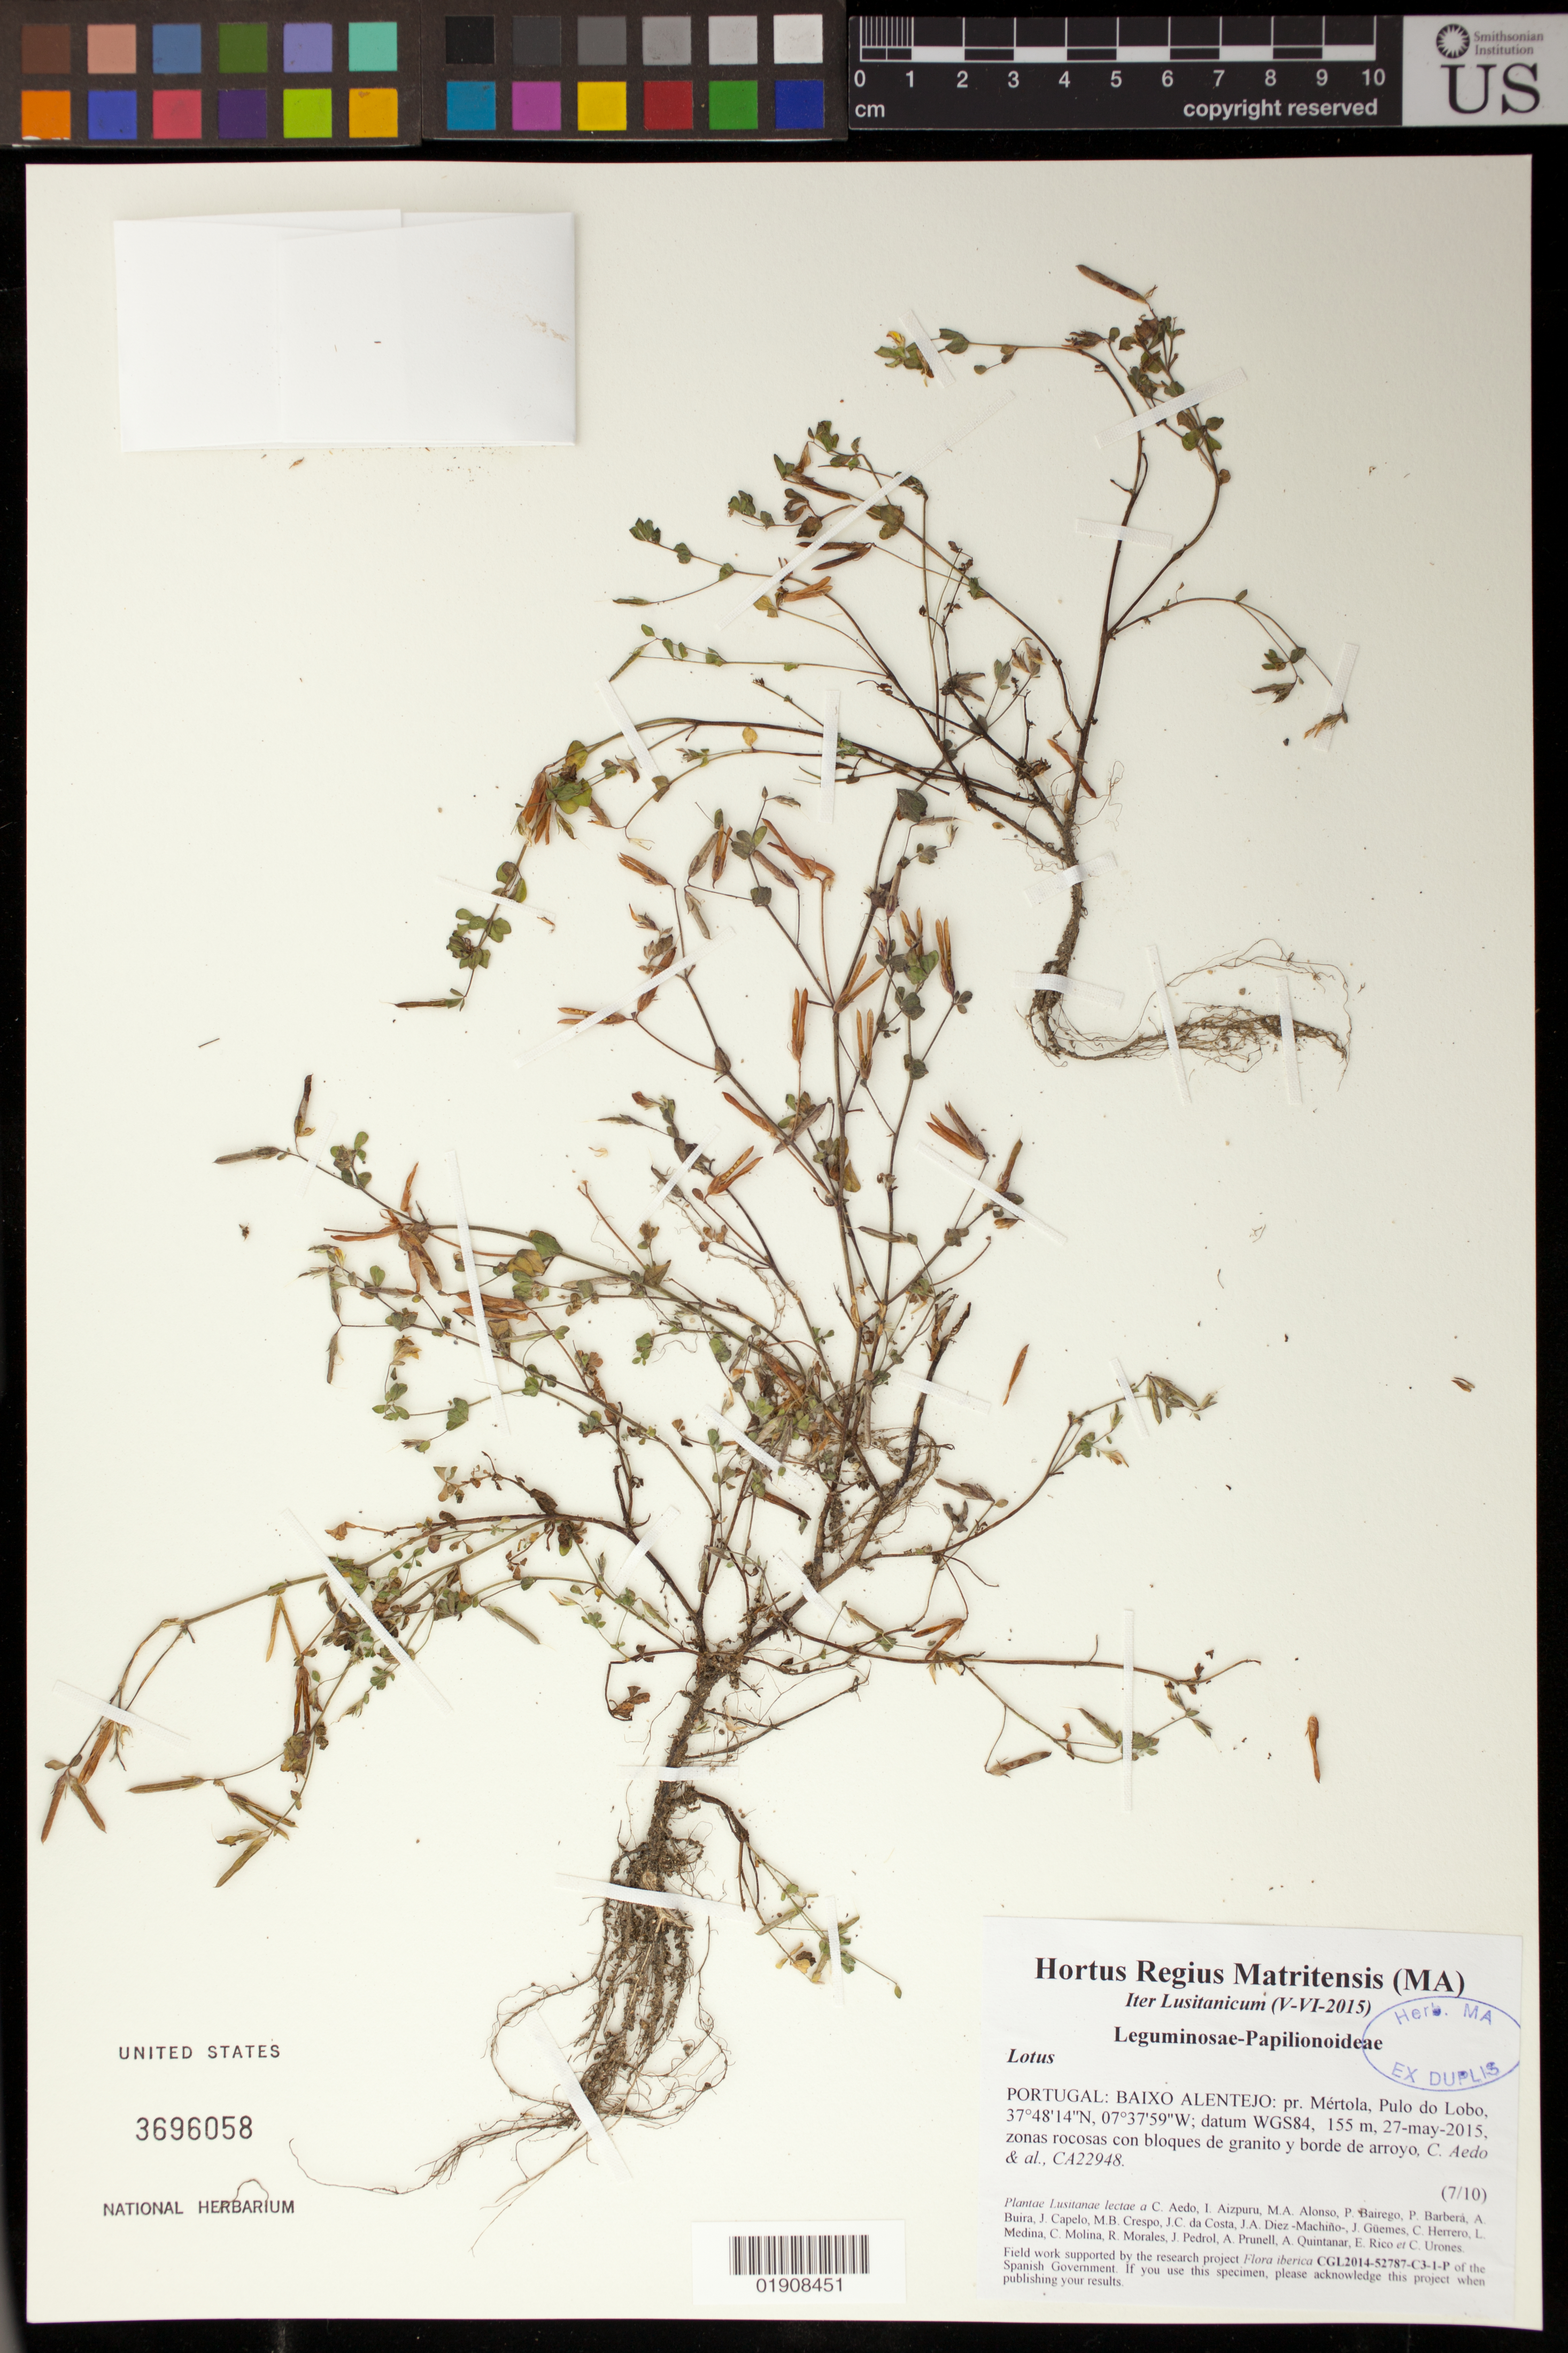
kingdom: Plantae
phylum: Tracheophyta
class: Magnoliopsida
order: Fabales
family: Fabaceae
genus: Lotus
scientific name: Lotus sp.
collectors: C. Aedo & et al.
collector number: CA22948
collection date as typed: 27-may-2015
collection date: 2015-05-27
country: Portugal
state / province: Beja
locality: Baixo Alentejo: pr. Mertola, Pulo do Lobo.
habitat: Zonas rocosas con bloques de granito y borde de arroyo.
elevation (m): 155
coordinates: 37 48 14 N, 07 37 59 W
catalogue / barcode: US 3696058